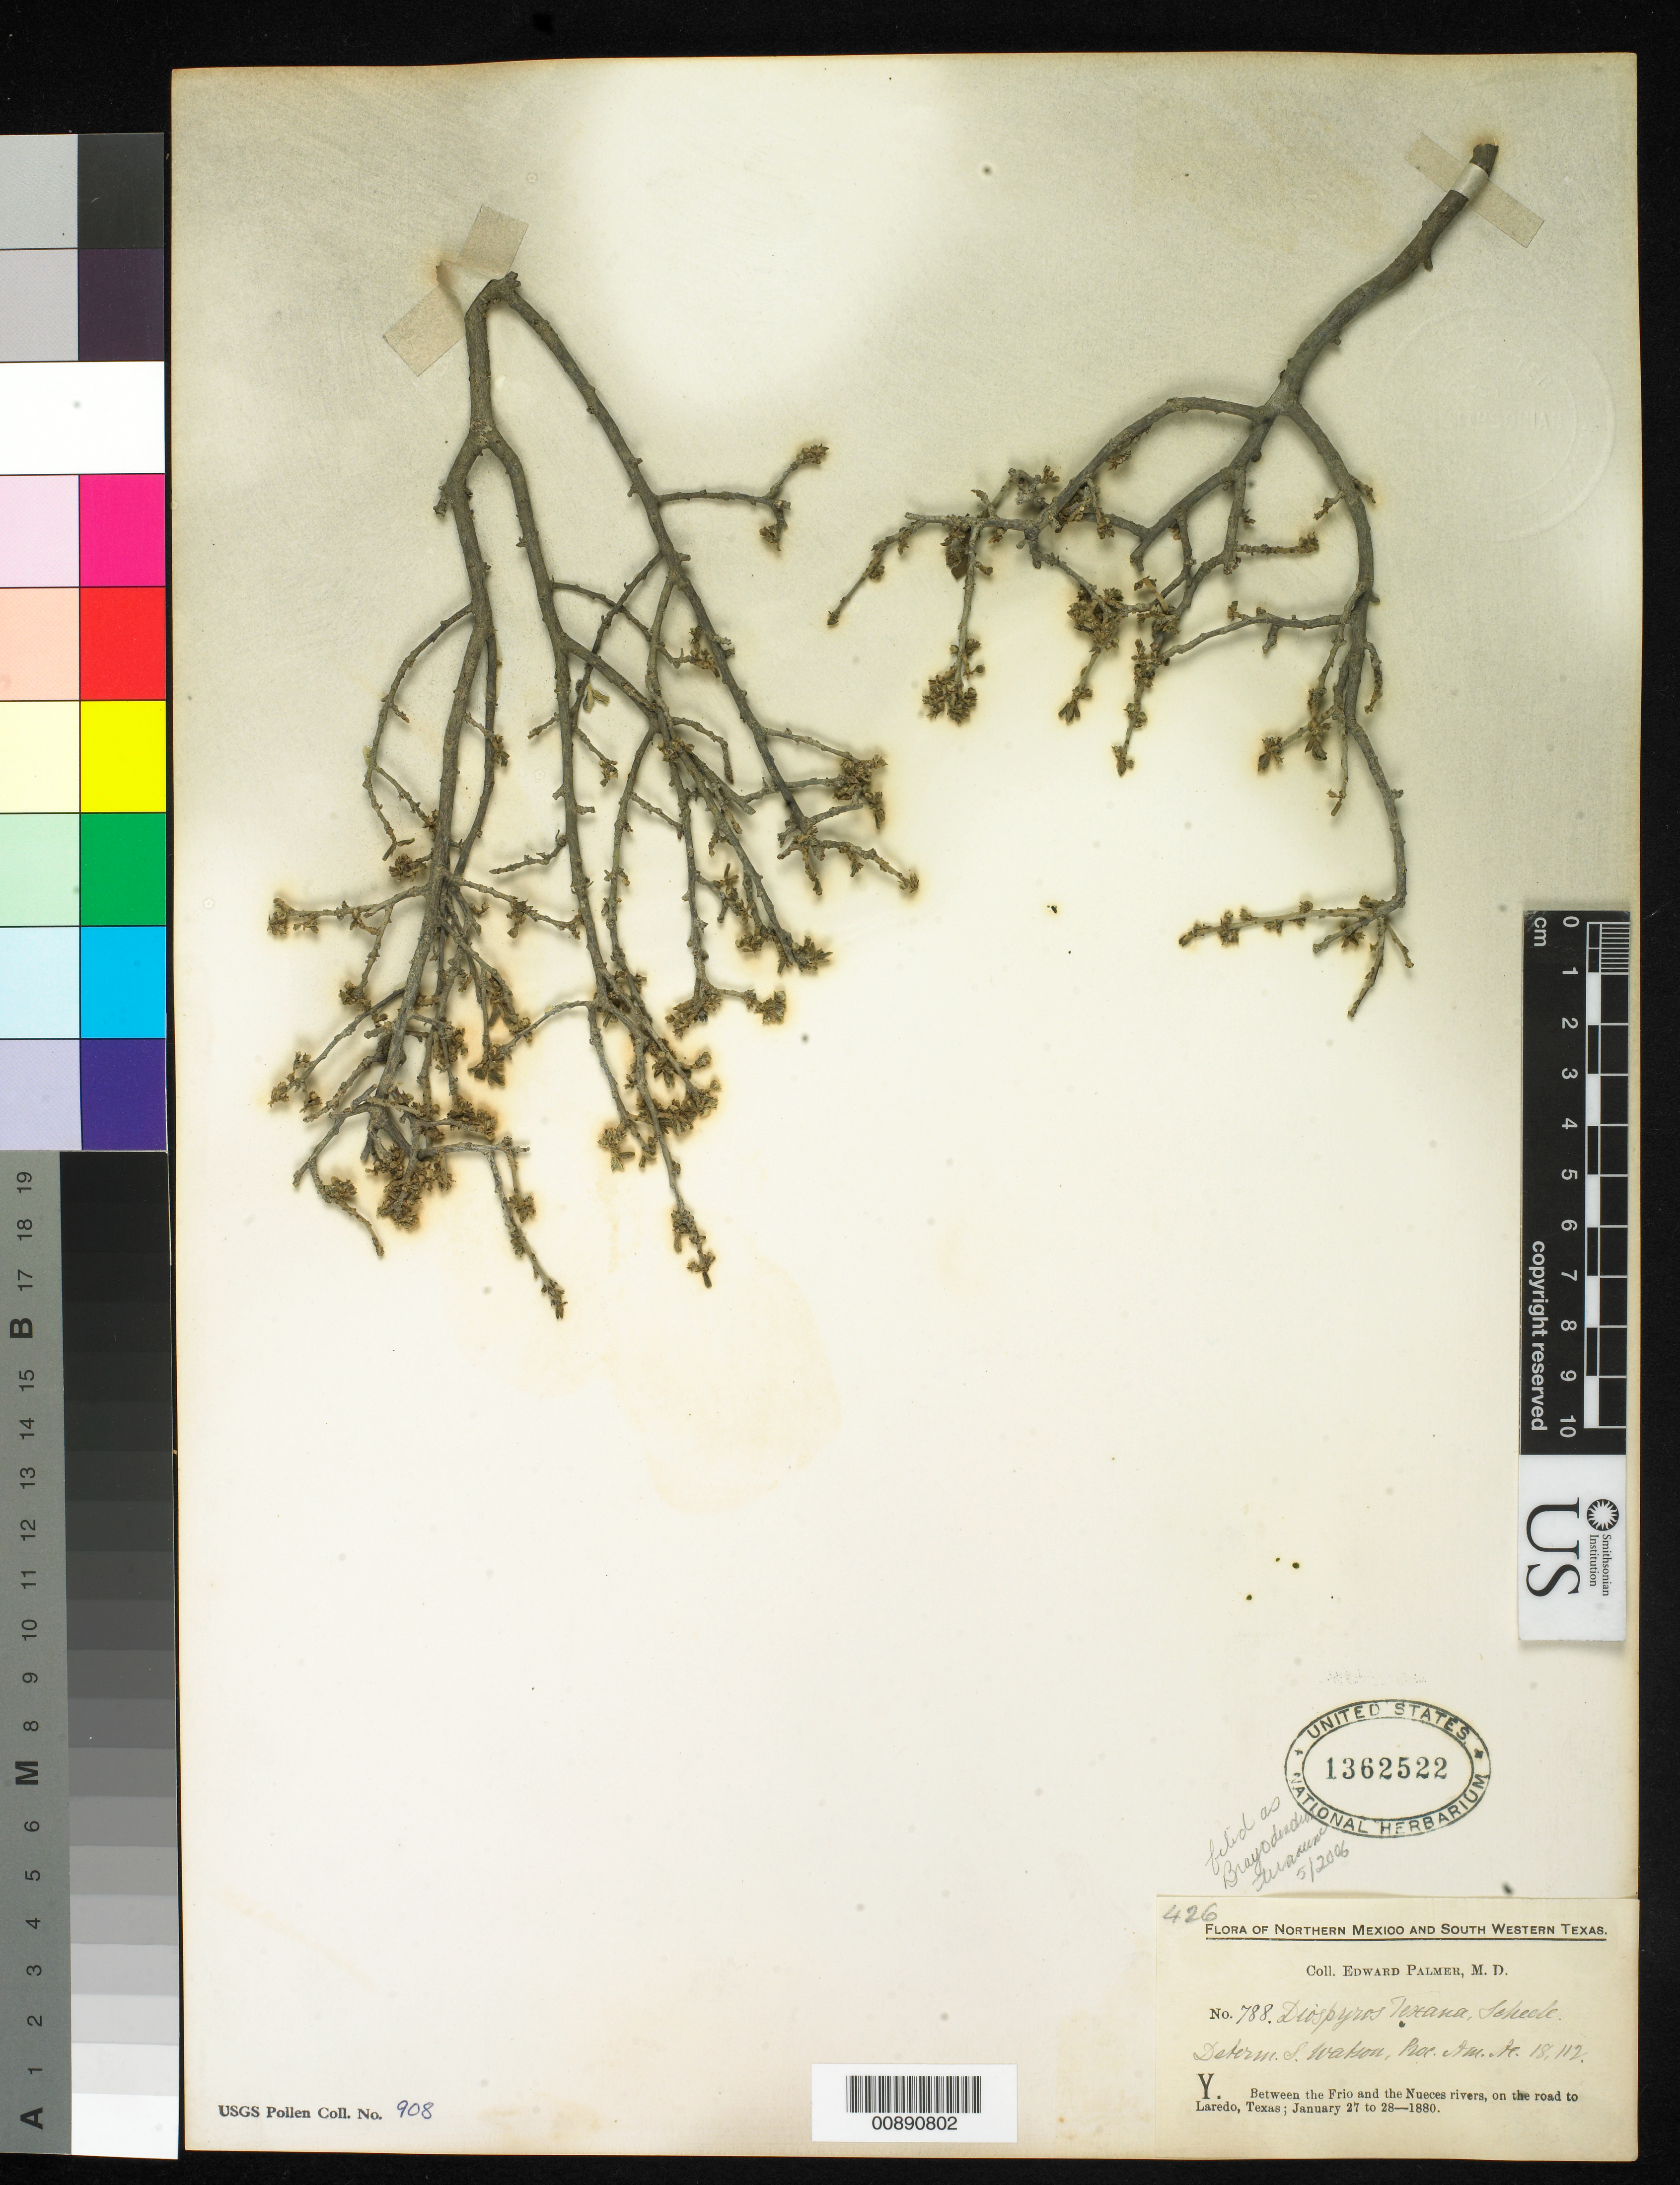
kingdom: Plantae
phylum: Tracheophyta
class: Magnoliopsida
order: Ericales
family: Ebenaceae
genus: Diospyros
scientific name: Diospyros texana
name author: Scheele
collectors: E. Palmer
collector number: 788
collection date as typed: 27 Jan 1880 to 28 Jan 1880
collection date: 1880-01-27/1880-01-28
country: United States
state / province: Texas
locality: Y. Between the Frio and Nueces Rivers, on the road to Laredo, Texas.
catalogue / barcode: US 1362522